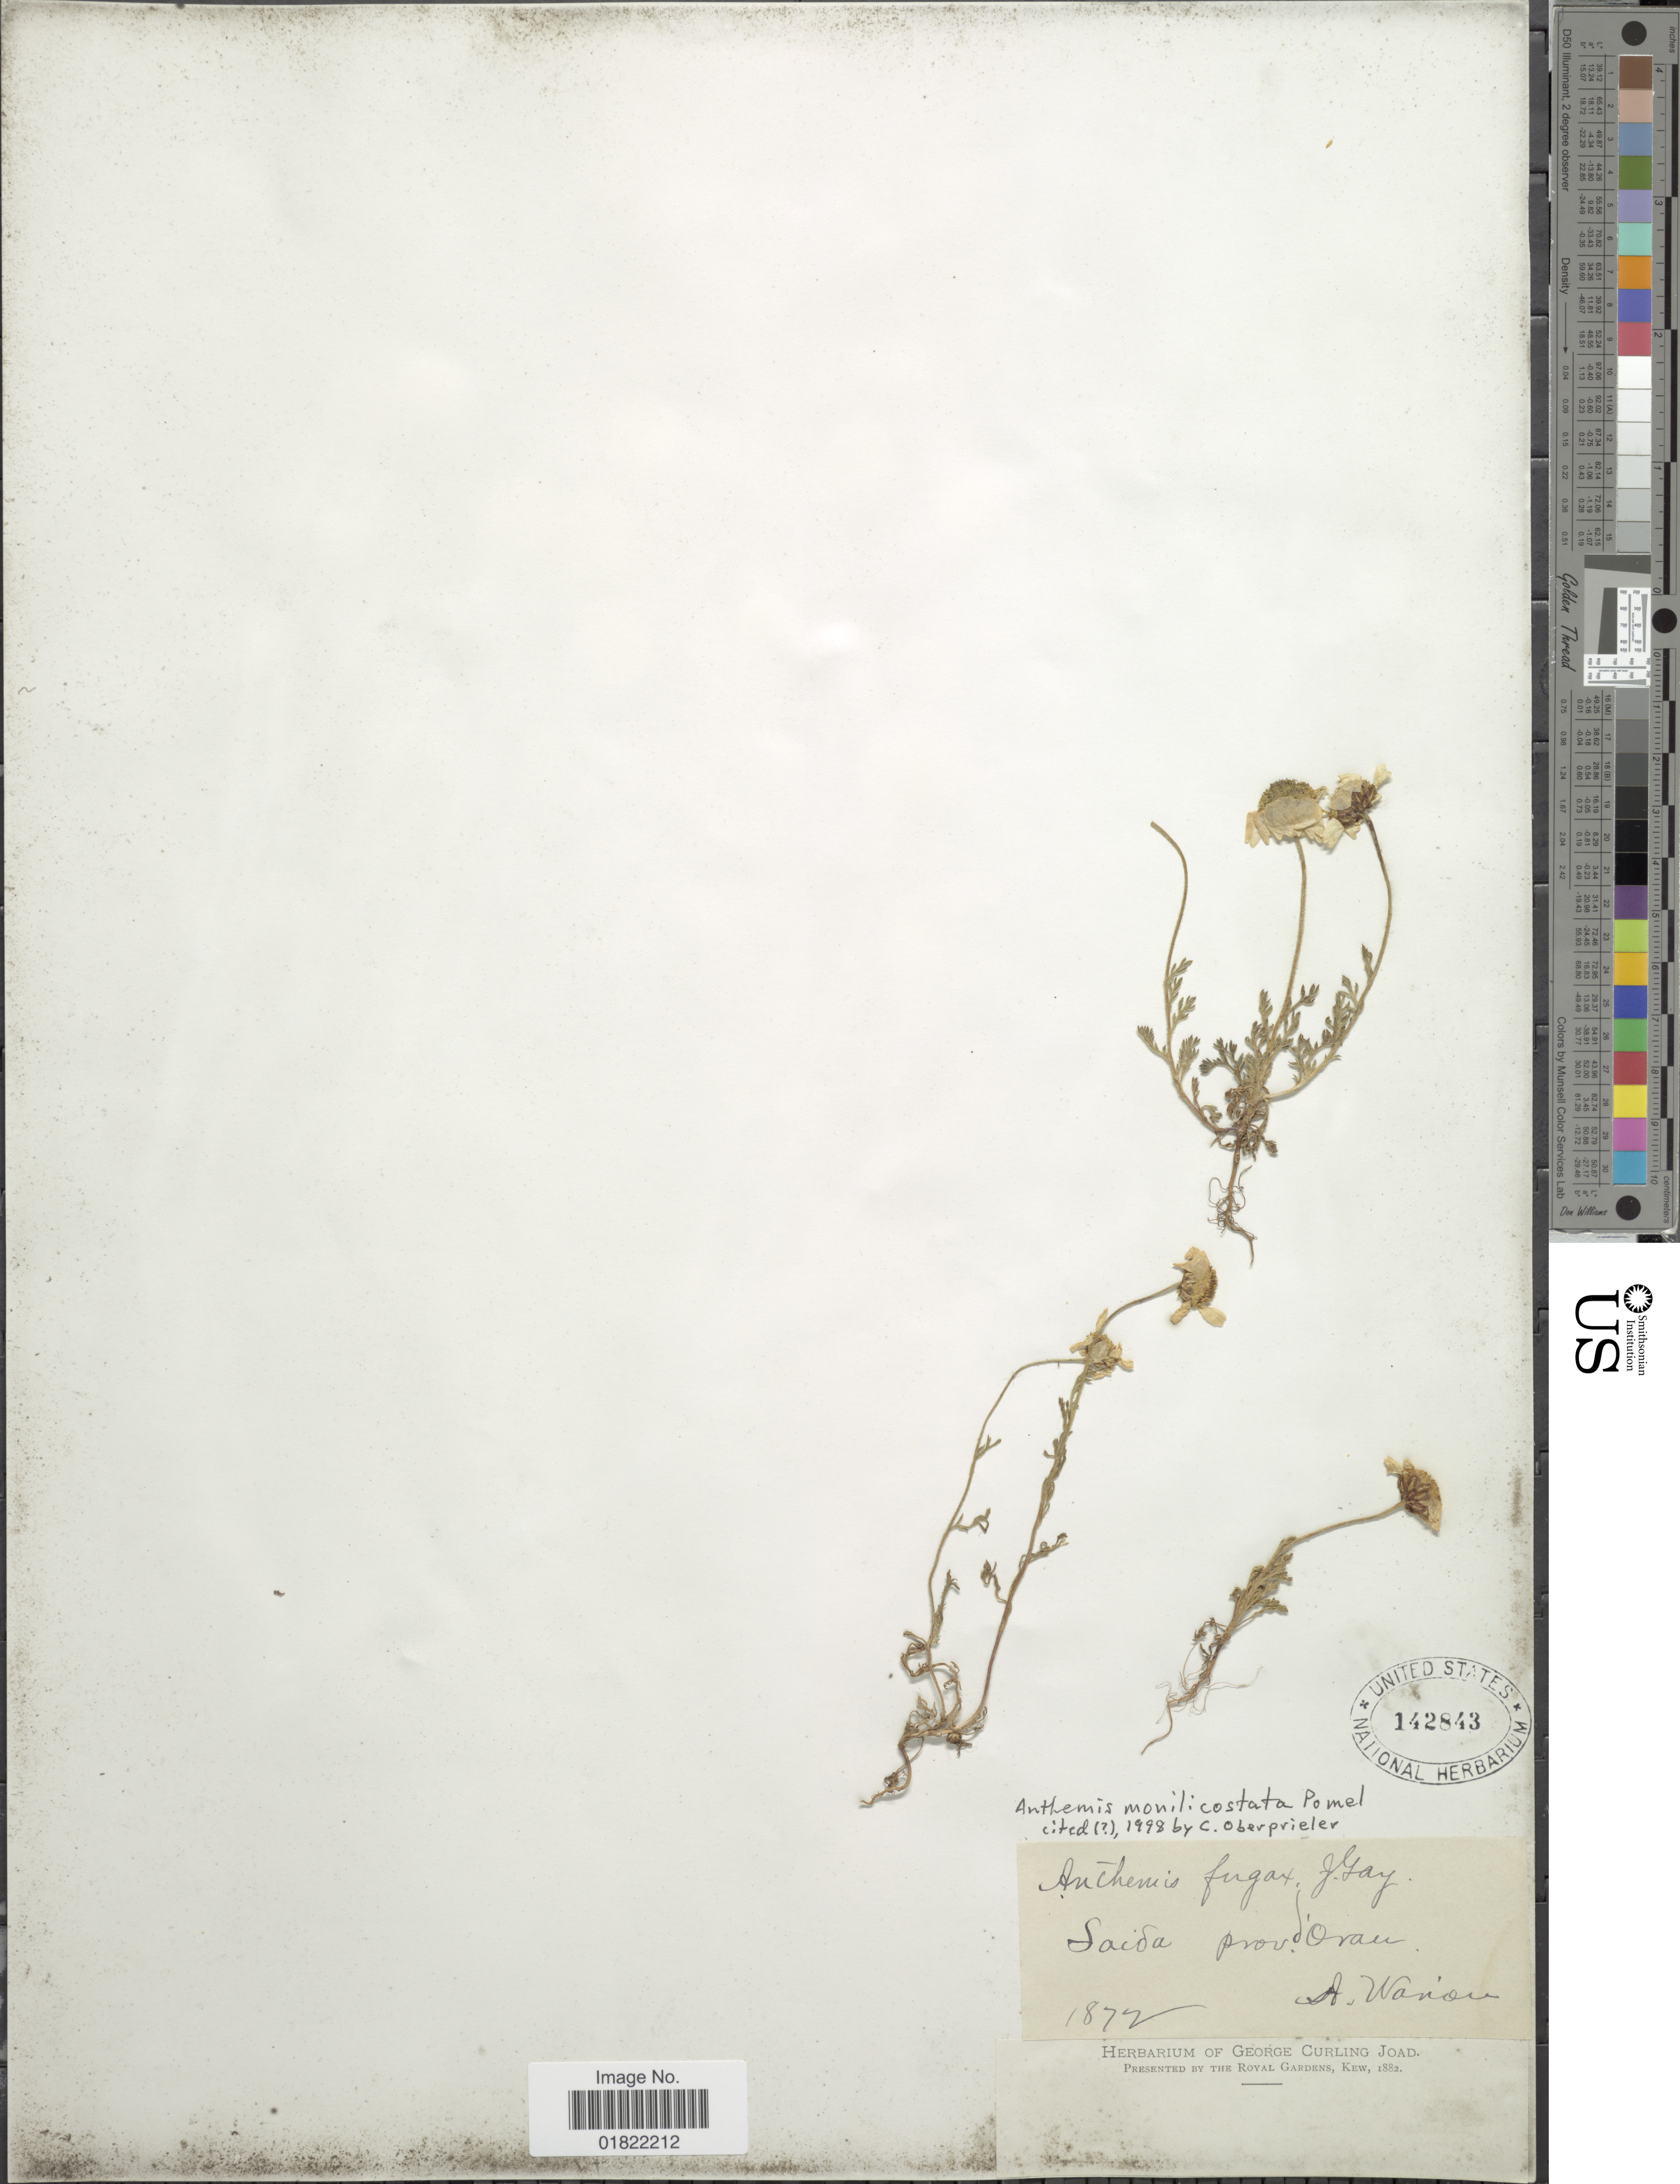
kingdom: Plantae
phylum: Tracheophyta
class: Magnoliopsida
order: Asterales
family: Asteraceae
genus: Anthemis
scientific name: Anthemis monilicostata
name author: Pomel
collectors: A. Warion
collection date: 1872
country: Algeria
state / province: Oran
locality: Saida, Prov. Oran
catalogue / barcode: US 142843